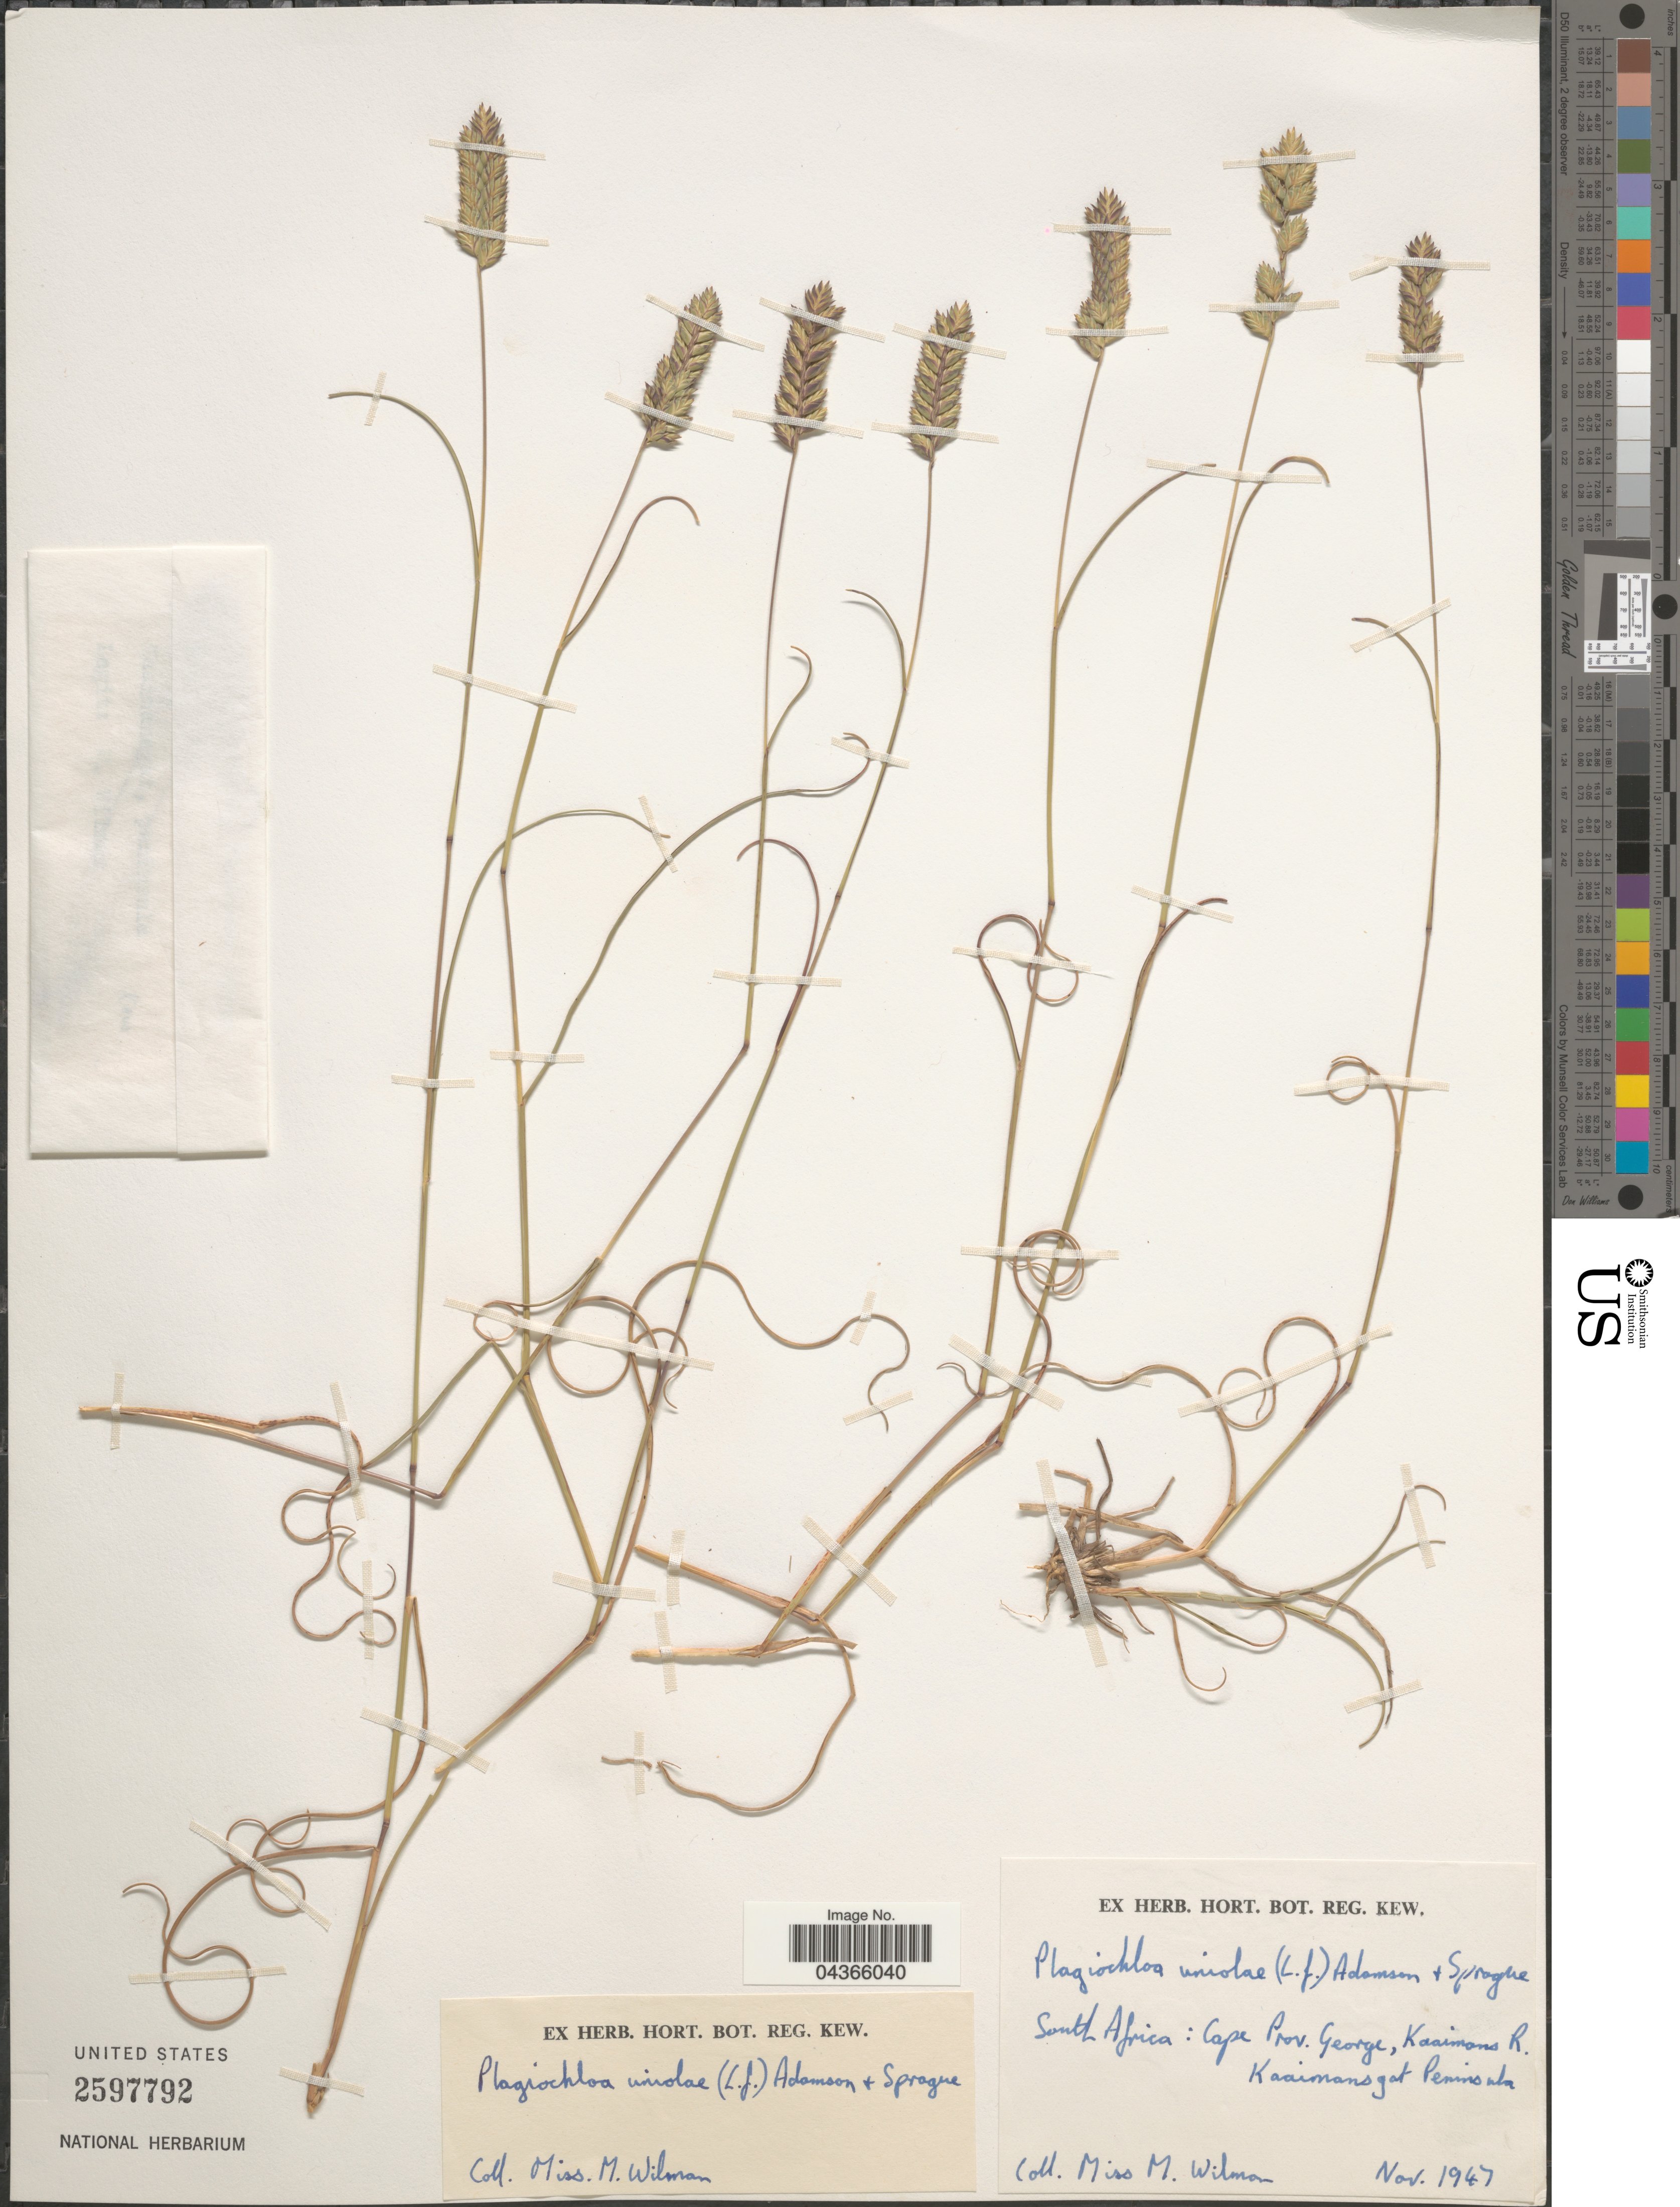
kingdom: Plantae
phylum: Tracheophyta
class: Liliopsida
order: Poales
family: Poaceae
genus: Tribolium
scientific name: Tribolium uniolae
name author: (L. f.) Renvoize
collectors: M. Wilman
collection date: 1947-11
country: South Africa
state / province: Western Cape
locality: George, Kasimons R. Kaaimansgat Peninsula.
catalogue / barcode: US 2597792